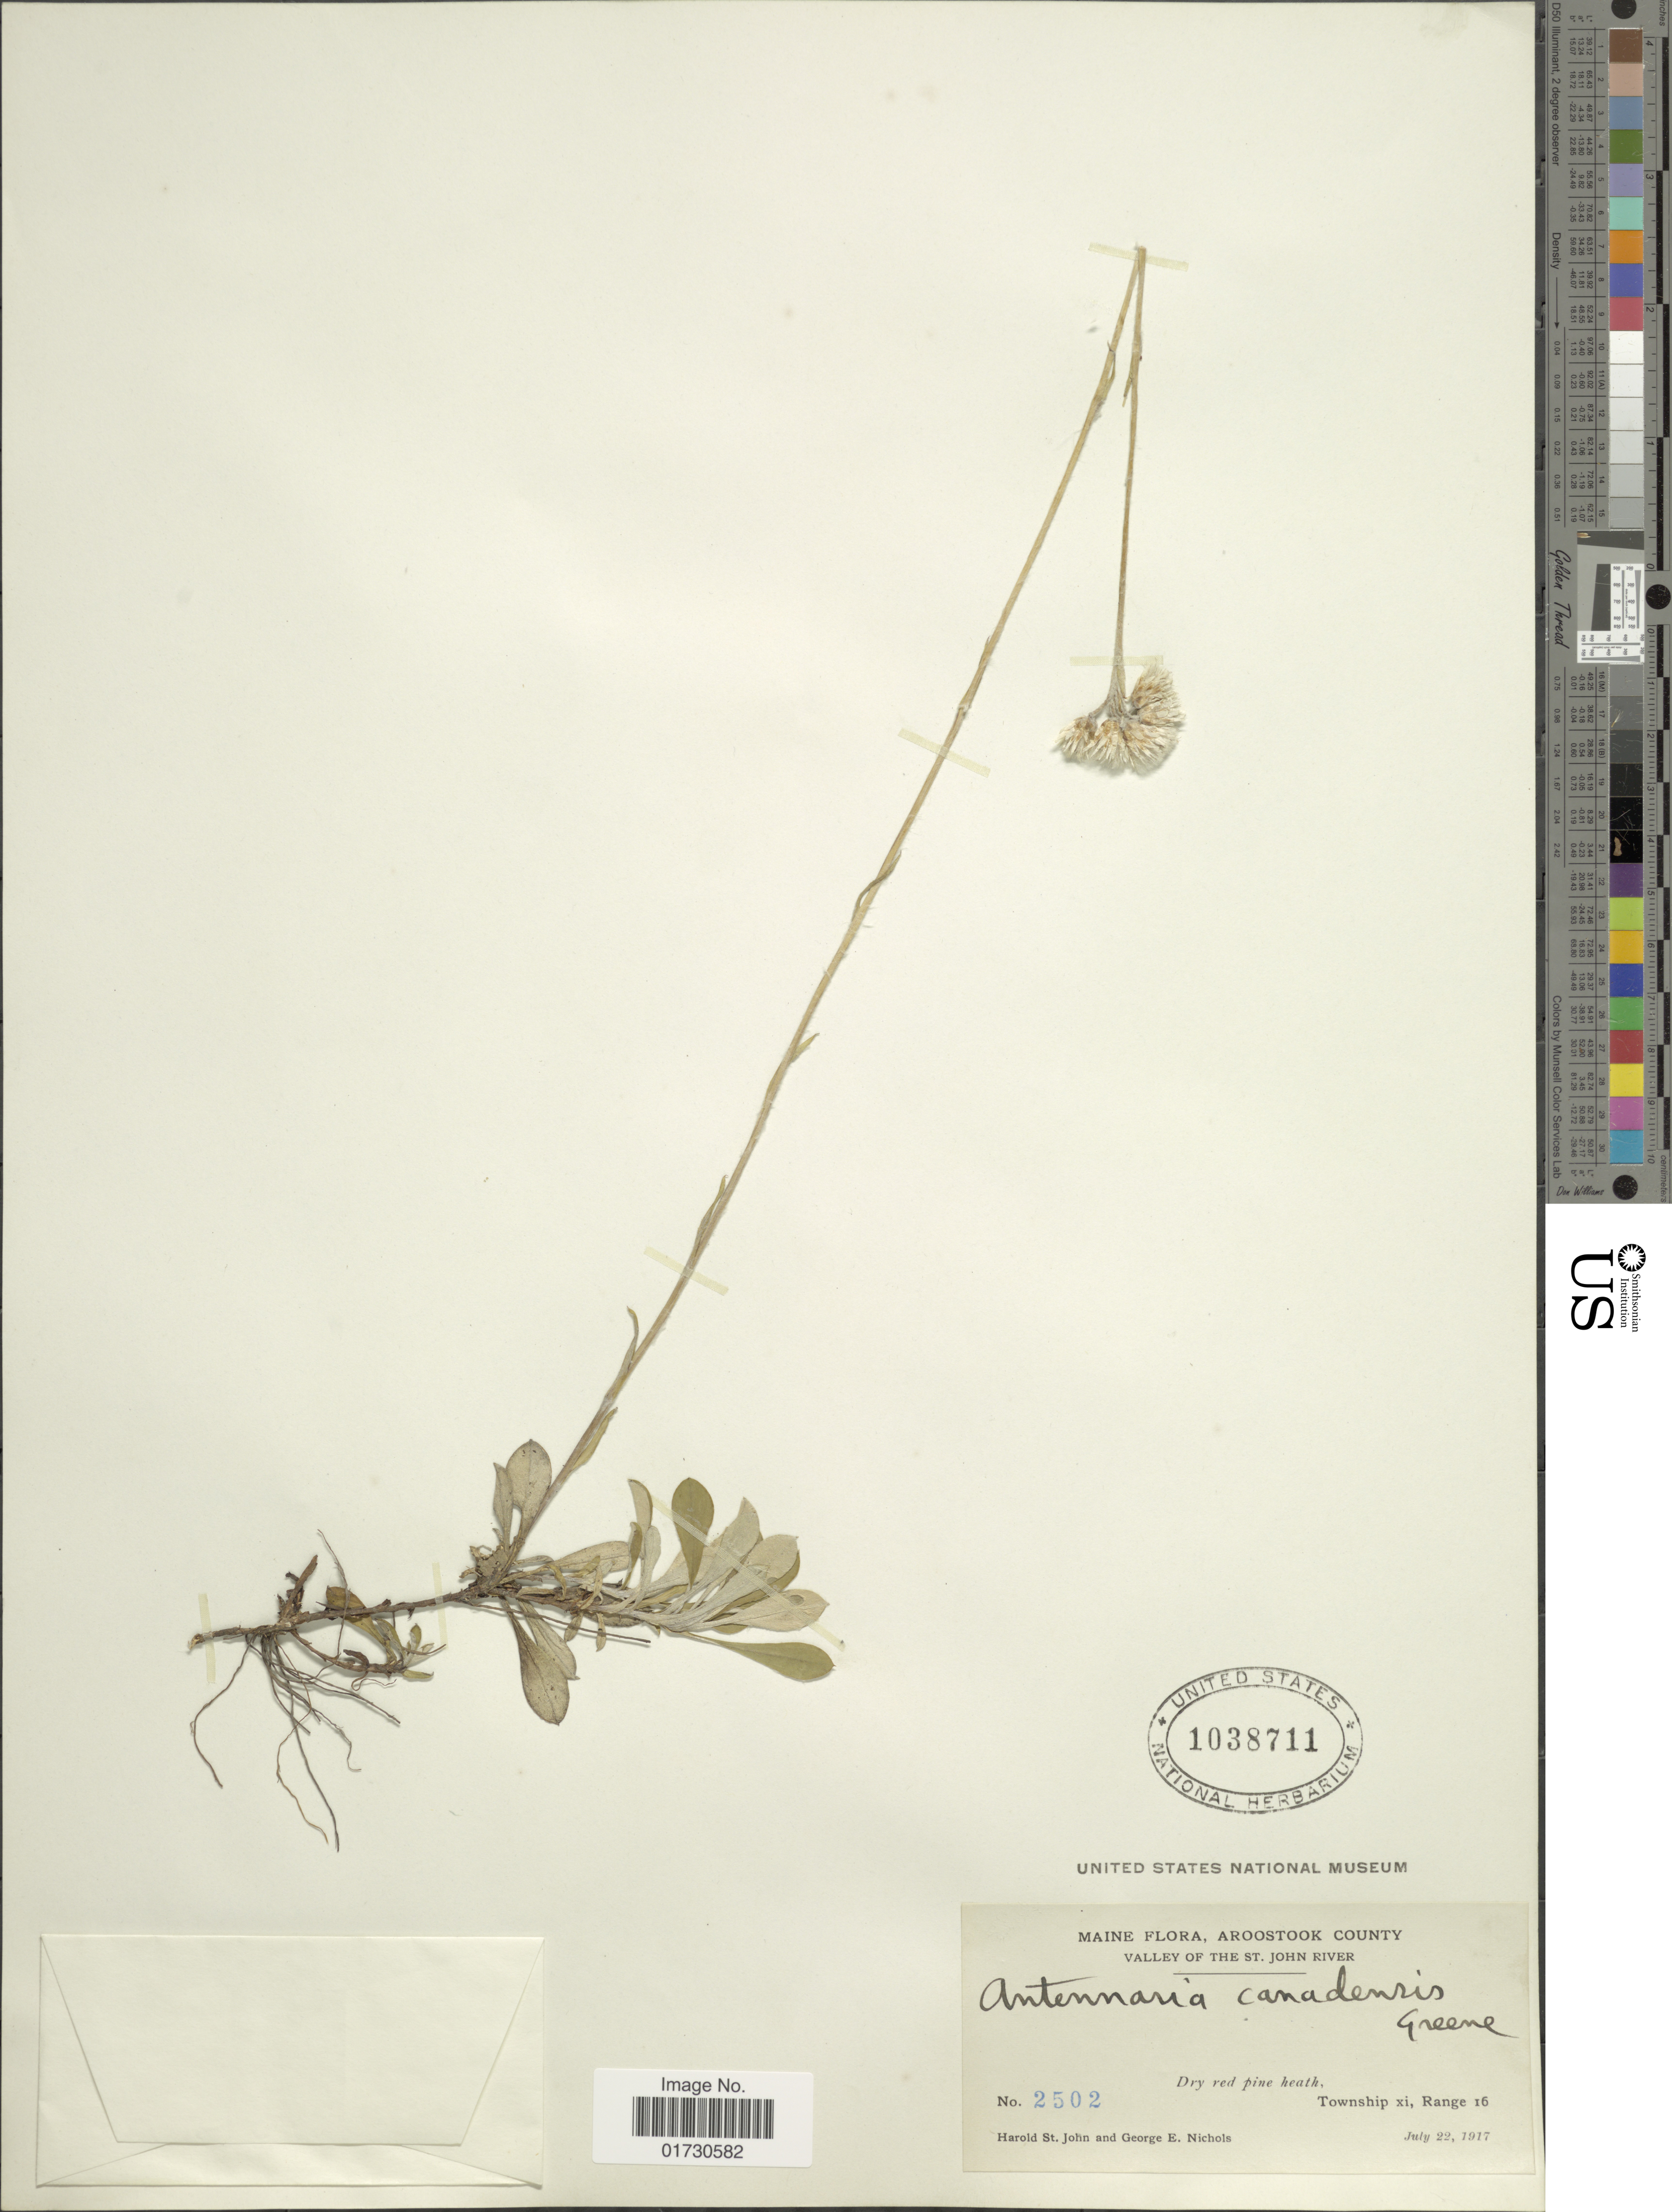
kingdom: Plantae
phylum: Tracheophyta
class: Magnoliopsida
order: Asterales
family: Asteraceae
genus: Antennaria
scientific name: Antennaria canadensis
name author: Greene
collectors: H. St. John & G. E. Nichols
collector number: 2502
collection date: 1917-07-22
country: United States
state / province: Maine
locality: Maine, Aroostook County, Valley of The St. John River, Township xi, Range 16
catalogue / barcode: US 1038711